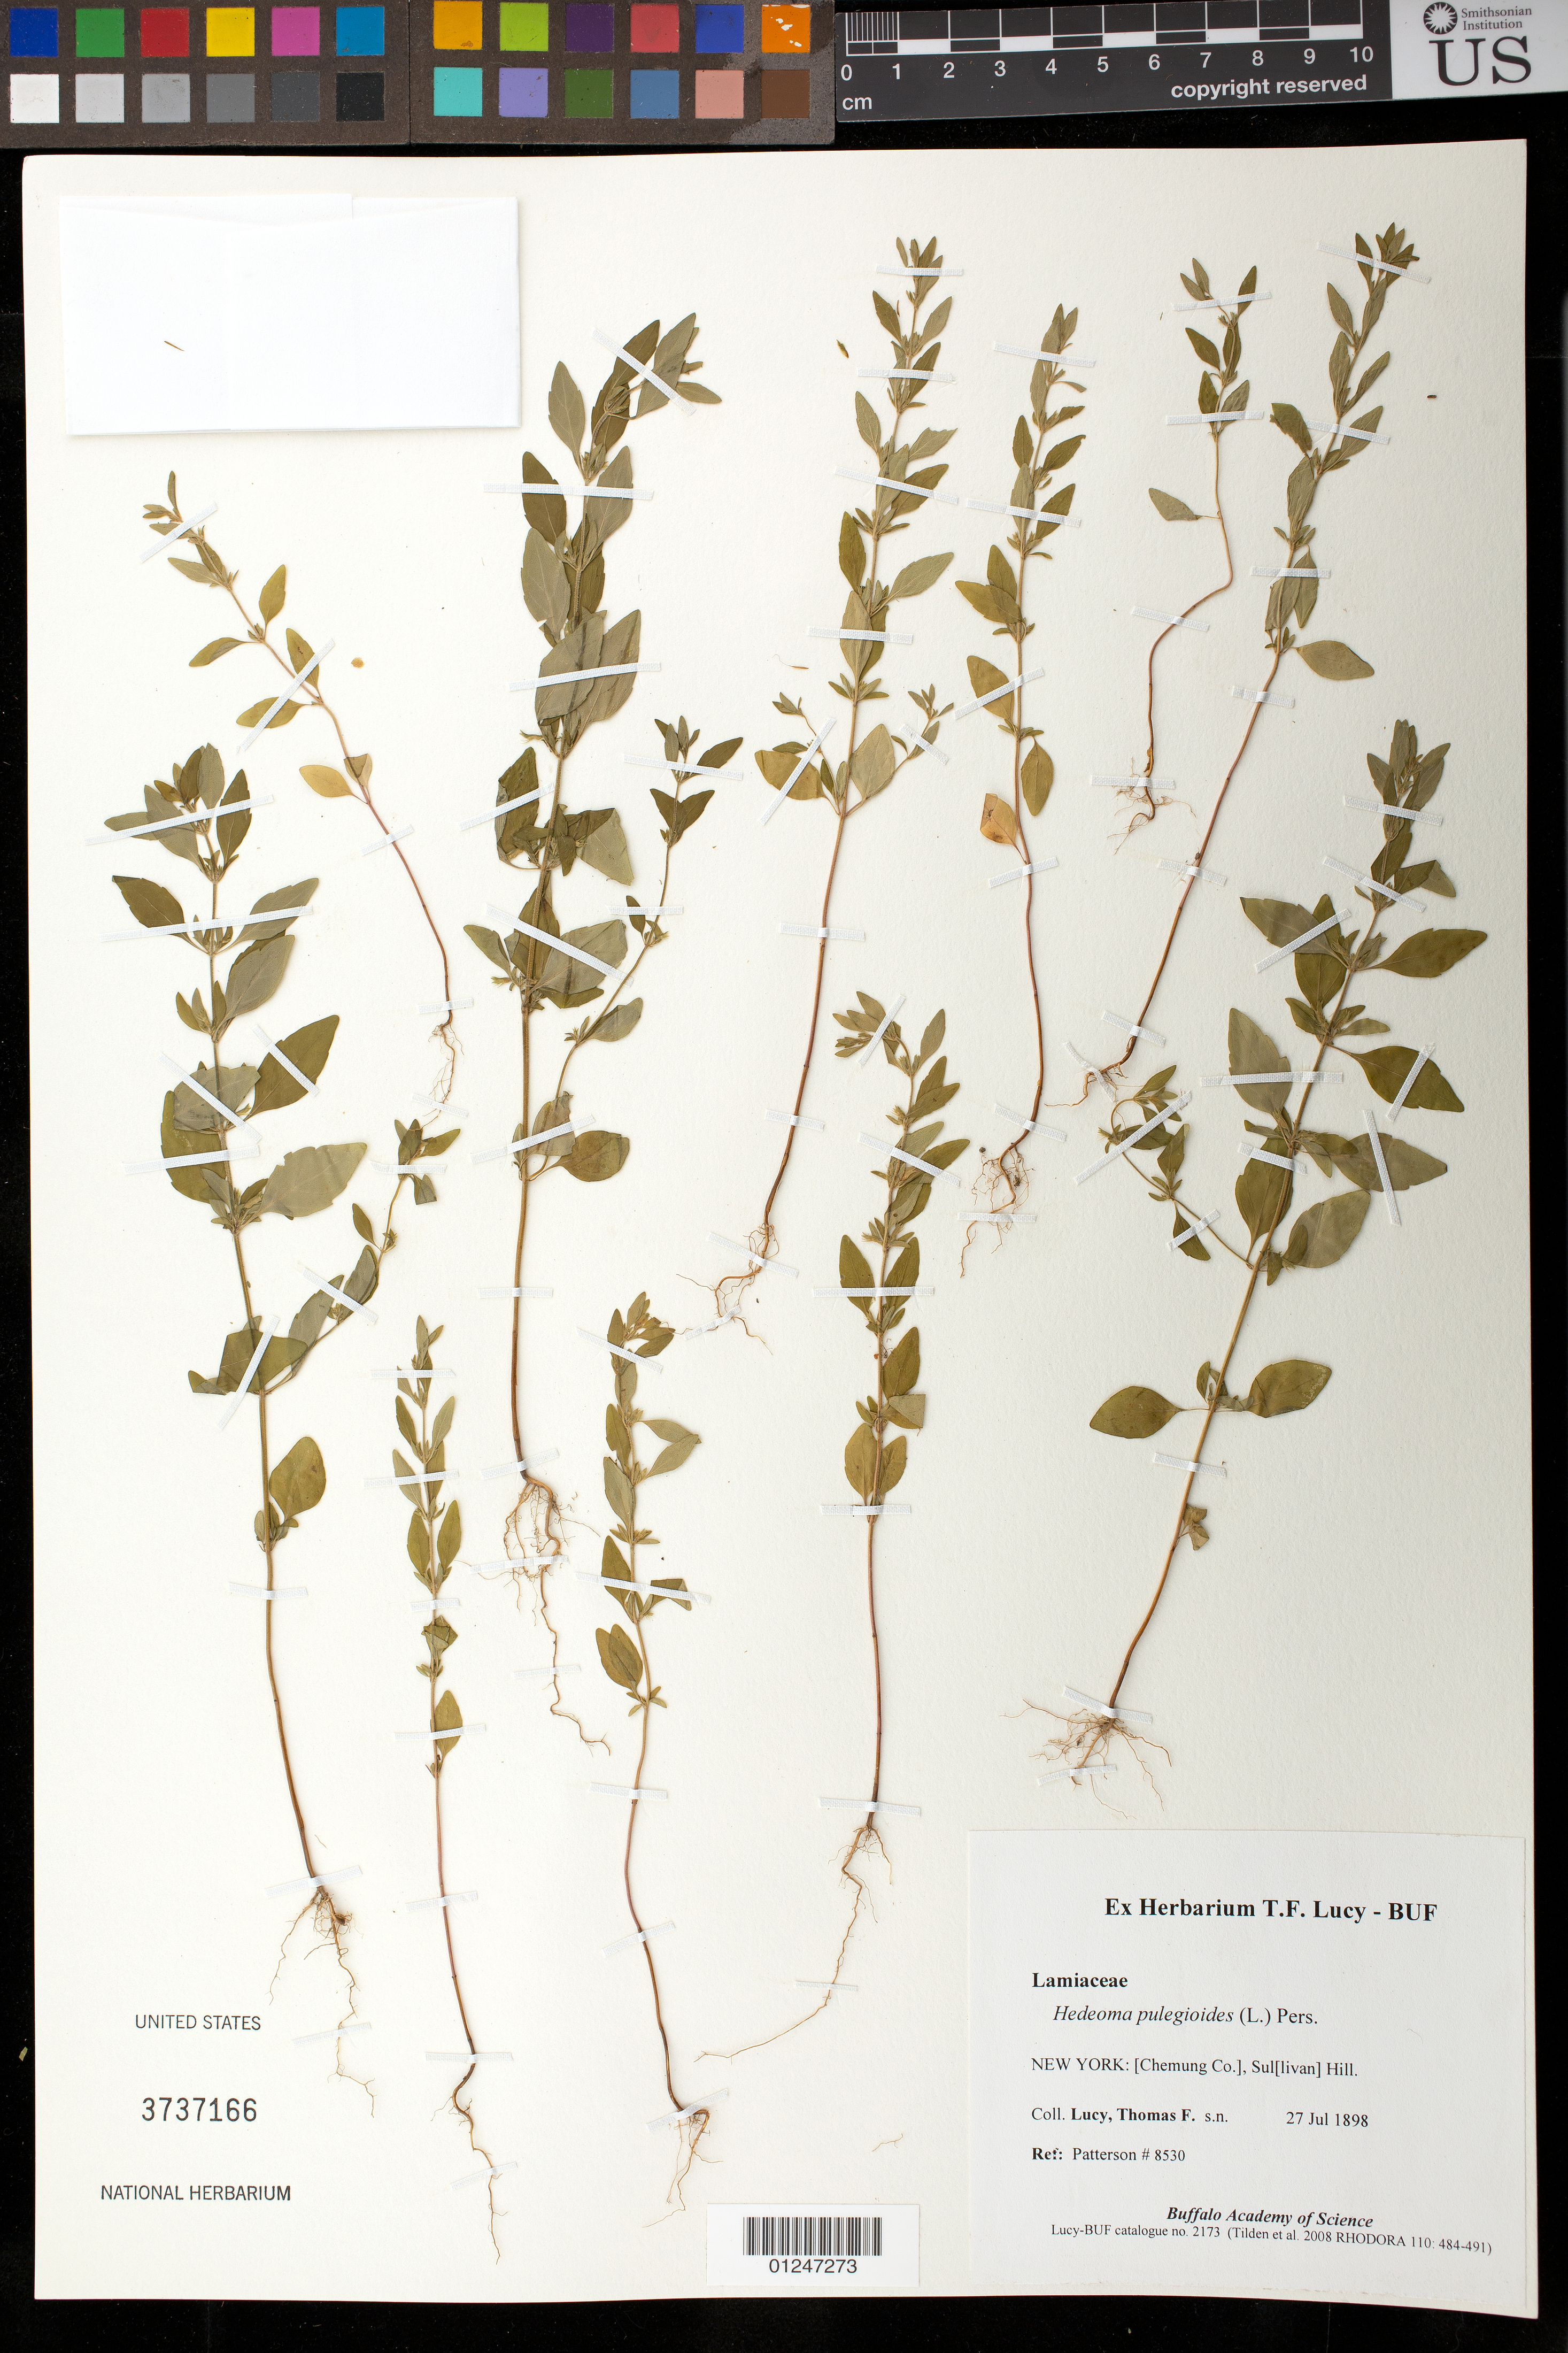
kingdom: Plantae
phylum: Tracheophyta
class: Magnoliopsida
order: Lamiales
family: Lamiaceae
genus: Hedeoma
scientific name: Hedeoma pulegioides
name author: (L.) Pers.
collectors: T. Lucy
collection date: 1898-07-27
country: United States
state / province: New York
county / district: Chemung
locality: Sullivan Hill.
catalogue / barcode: US 3737166